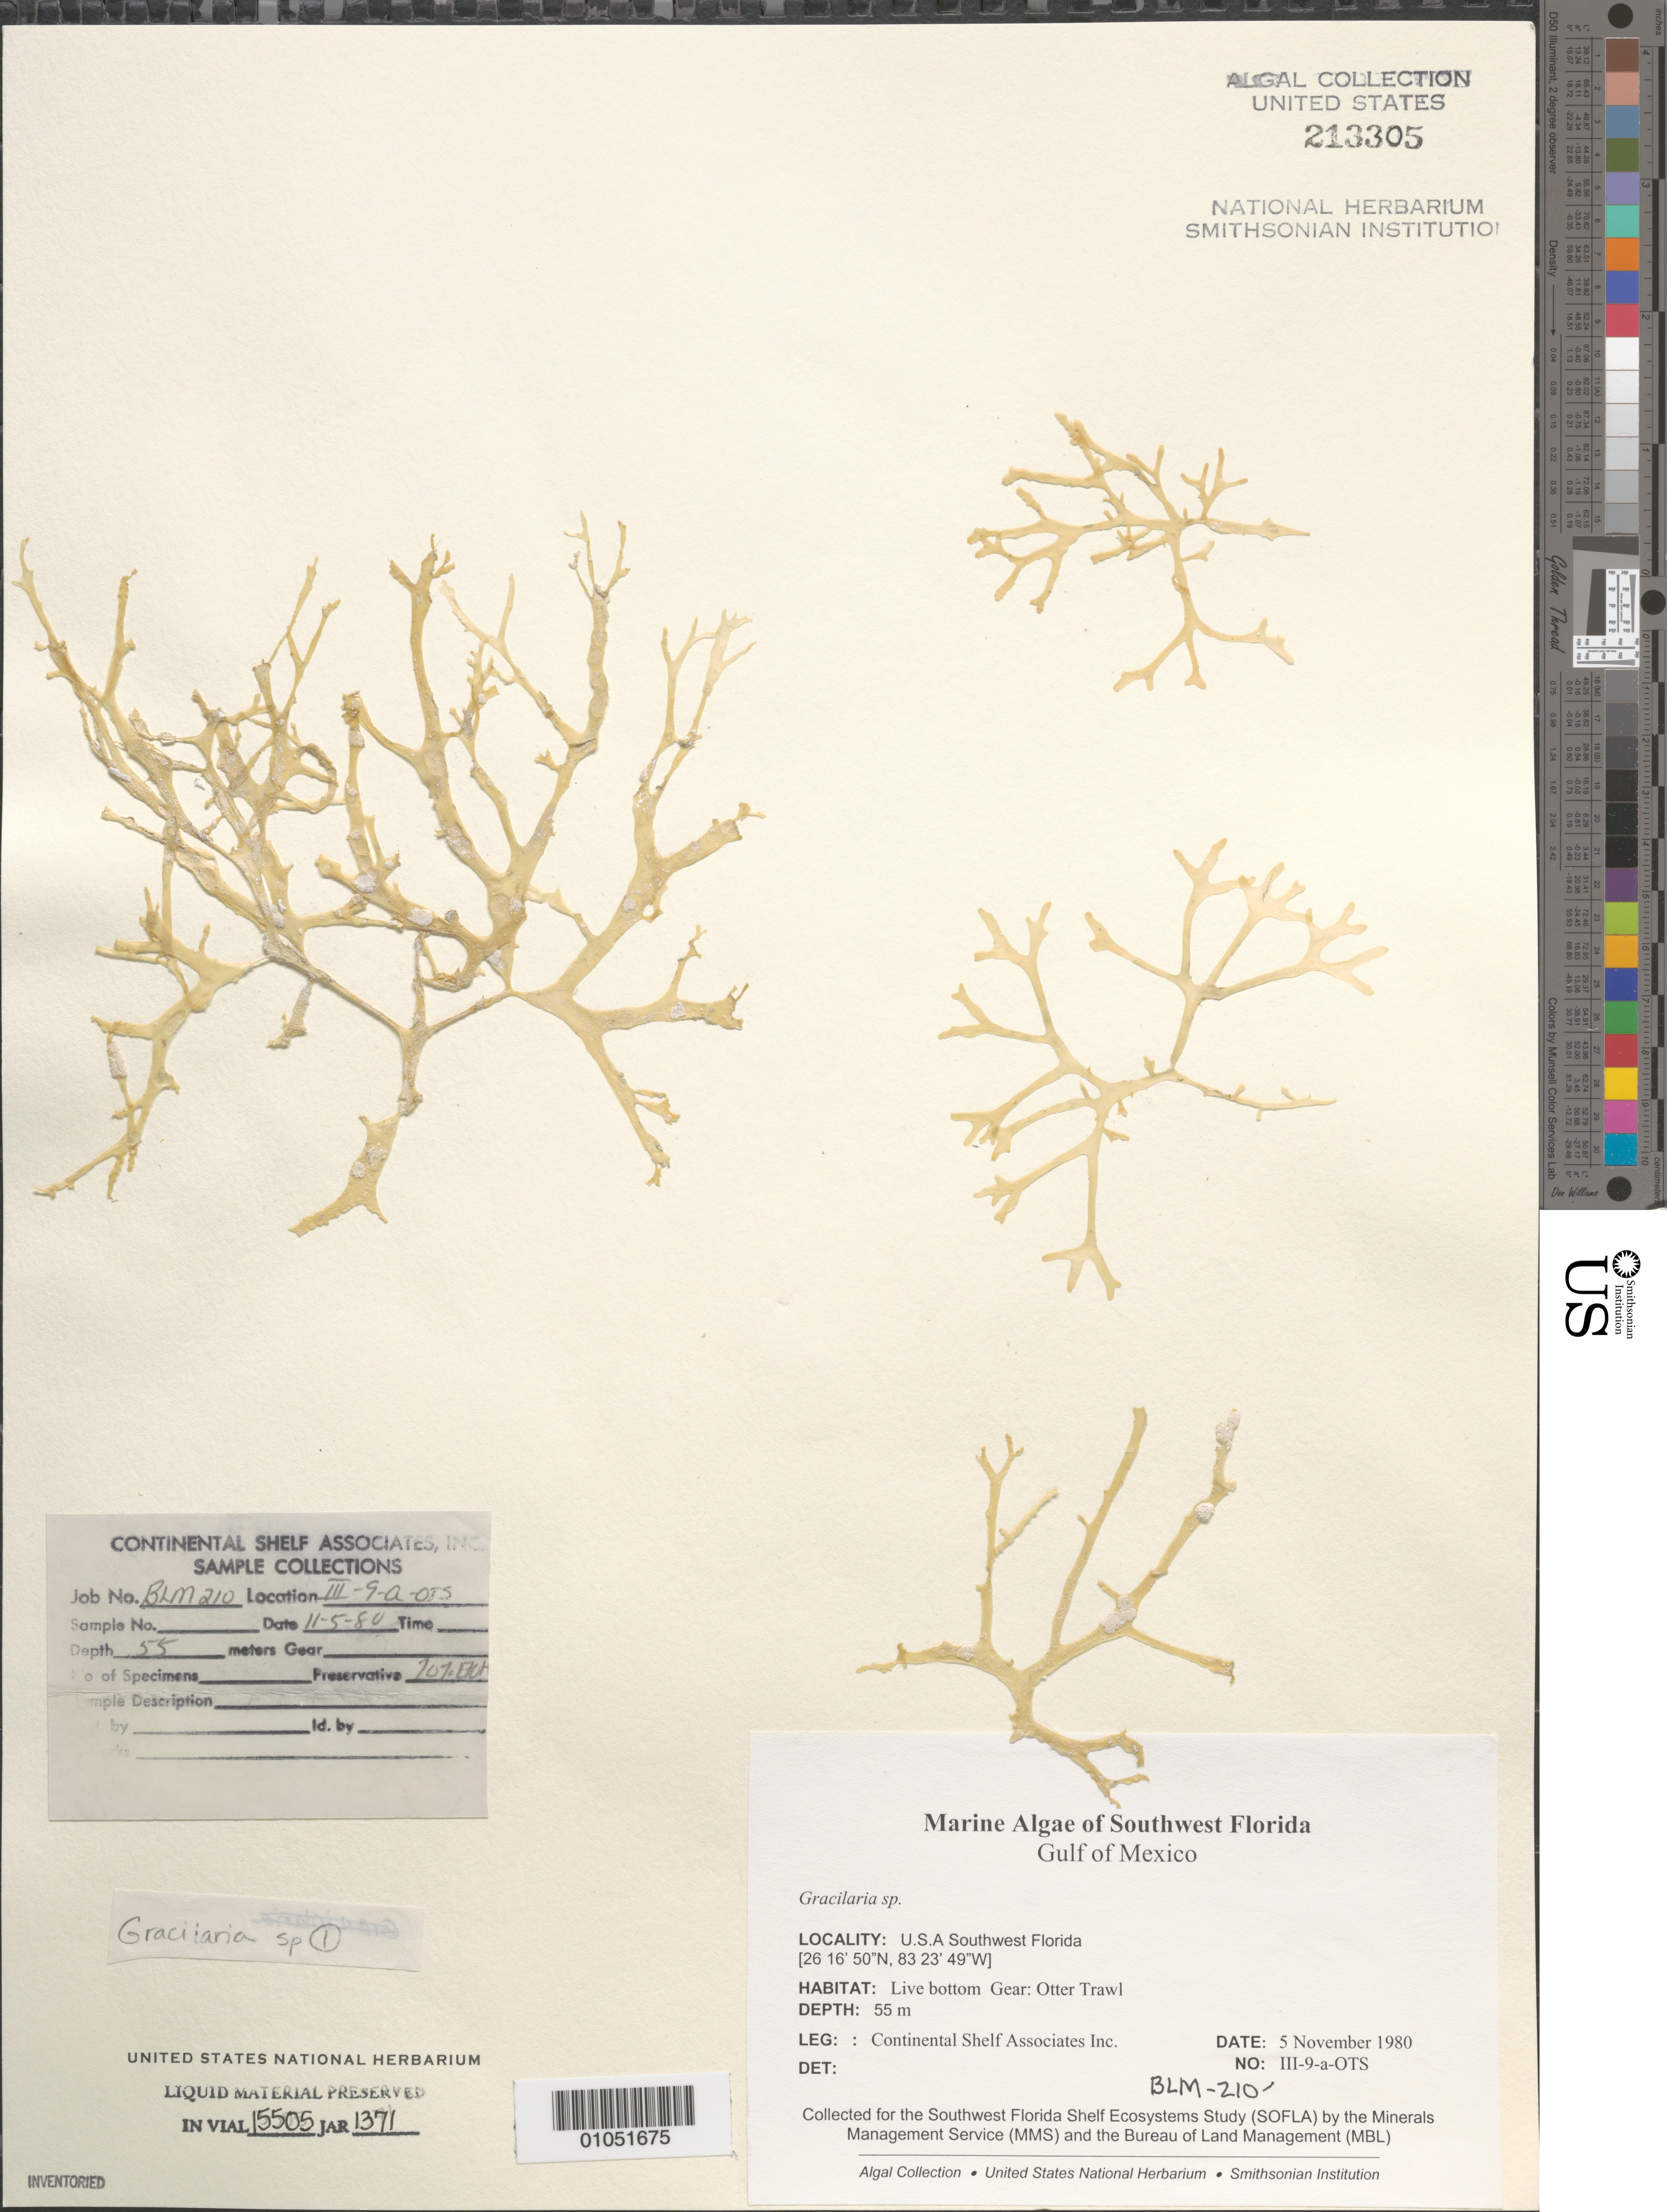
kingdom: Plantae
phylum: Rhodophyta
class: Florideophyceae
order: Gracilariales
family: Gracilariaceae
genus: Gracilaria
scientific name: Gracilaria sp.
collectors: Continental Shelf Associates for the MMS/BLM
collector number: BLM-210-III-9-A-OTS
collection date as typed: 05 Nov 1980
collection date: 1980-11-05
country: United States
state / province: Florida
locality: Gulf of Mexico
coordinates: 26 16'50"N, 83 23'49"W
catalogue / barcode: US 213305